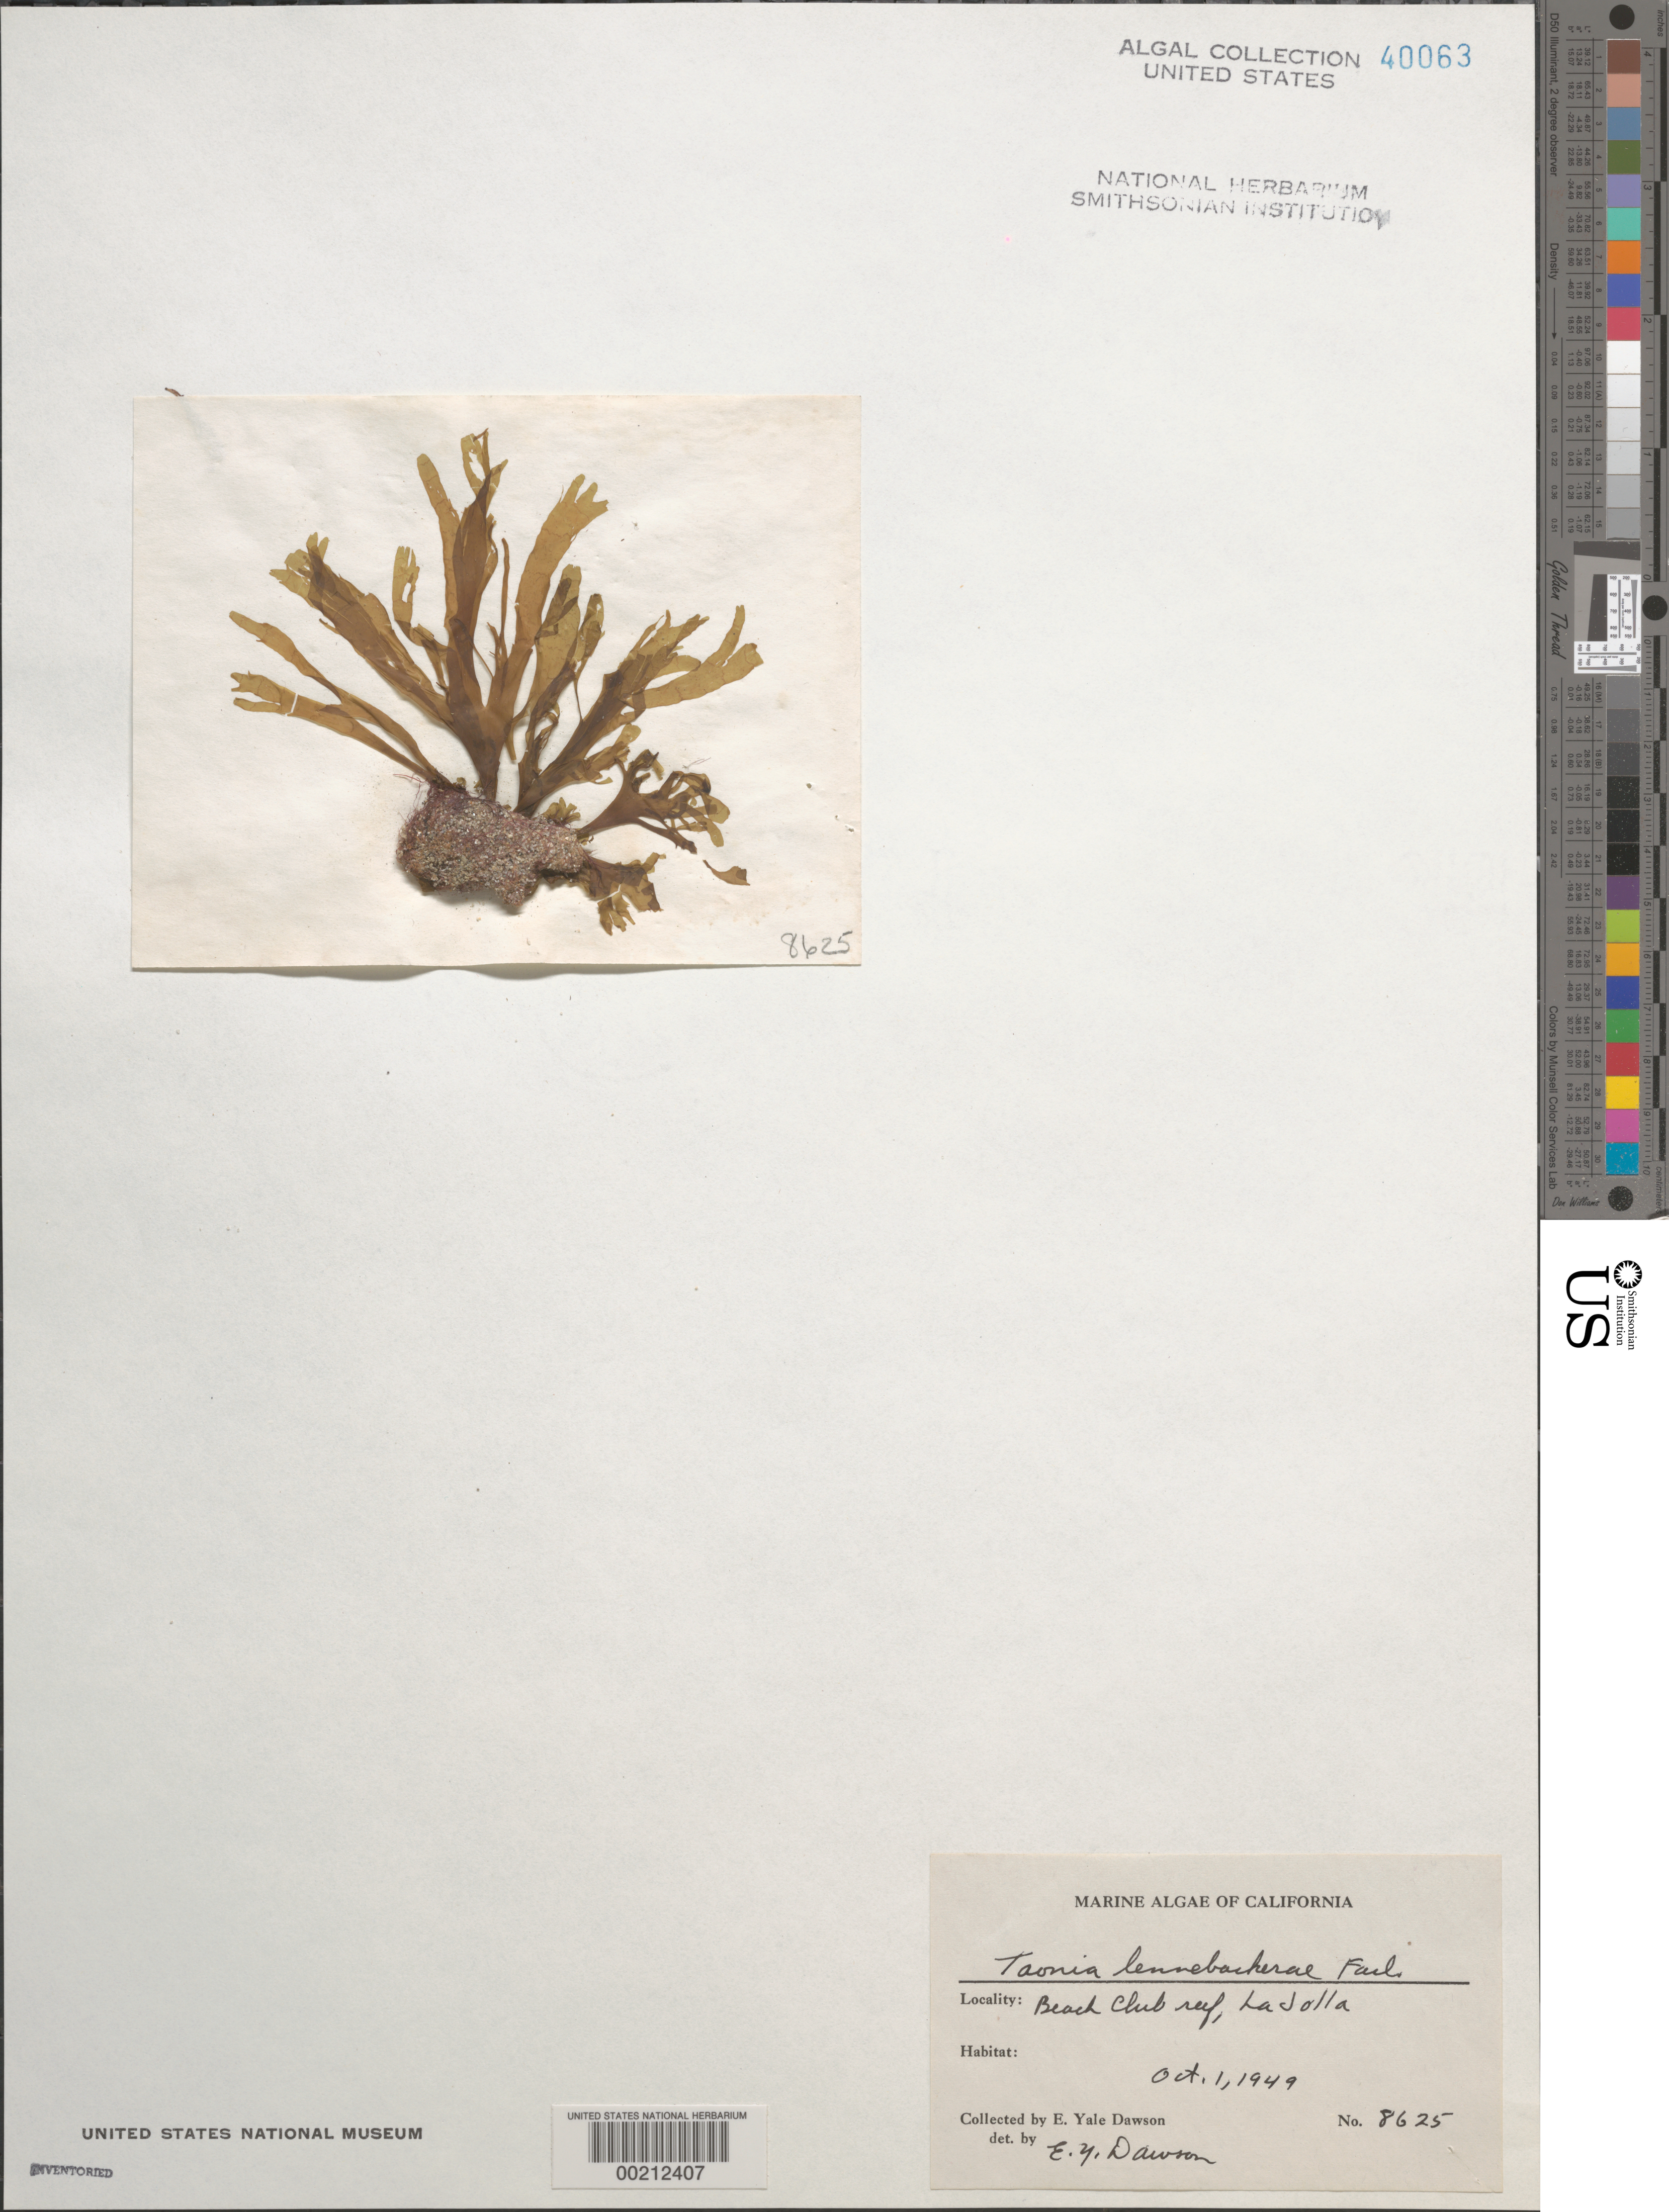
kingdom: Chromista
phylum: Ochrophyta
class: Phaeophyceae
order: Dictyotales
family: Dictyotaceae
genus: Taonia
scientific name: Taonia lennebackerae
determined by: Dawson, E. Y.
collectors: E. Y. Dawson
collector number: EYD 8625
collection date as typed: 01 Oct 1949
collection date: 1949-10-01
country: United States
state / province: California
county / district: San Diego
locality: La Jolla, Beach Club Reef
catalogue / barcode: US 40063